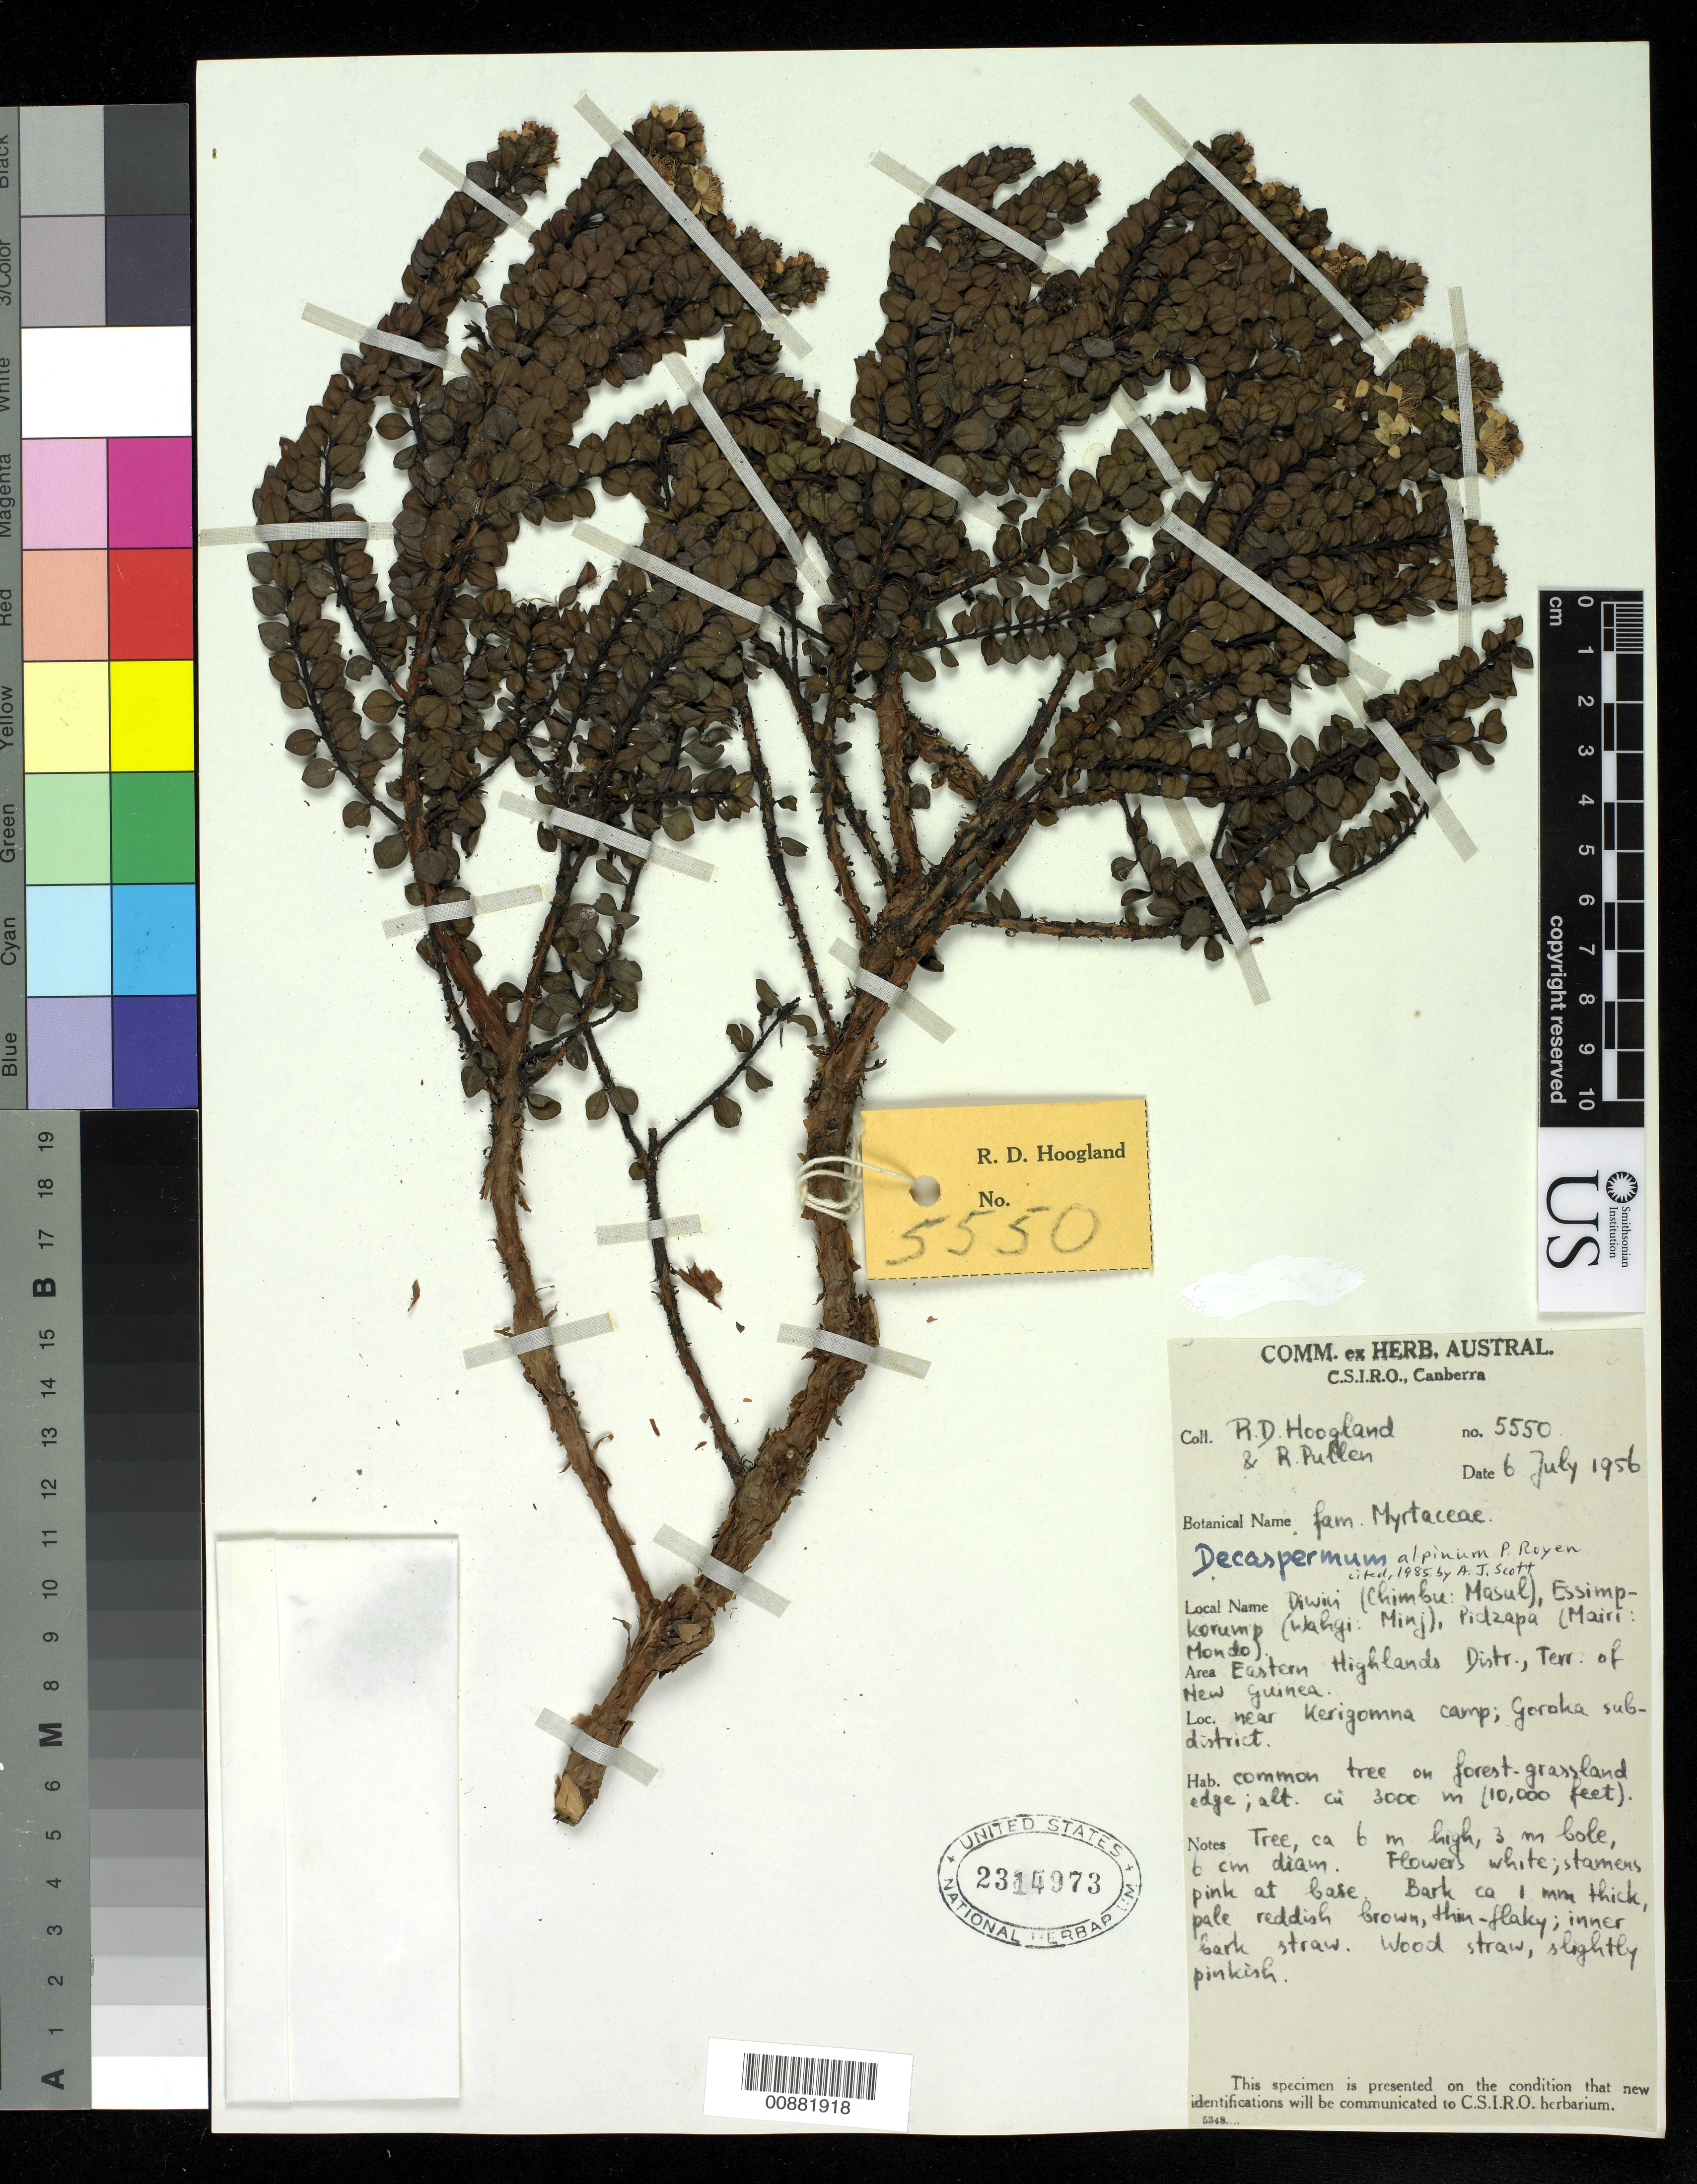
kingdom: Plantae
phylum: Tracheophyta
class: Magnoliopsida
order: Myrtales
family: Myrtaceae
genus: Decaspermum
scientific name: Decaspermum alpinum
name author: P. Royen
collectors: R. D. Hoogland & R. Pullen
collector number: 5550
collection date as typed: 06 Jul 1956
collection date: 1956-07-06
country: Papua New Guinea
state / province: Eastern Highlands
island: New Guinea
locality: Near Kerigomna camp; Goroka subdistrict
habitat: common tree on forest-grassland edge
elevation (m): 3000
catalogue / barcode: US 2314973